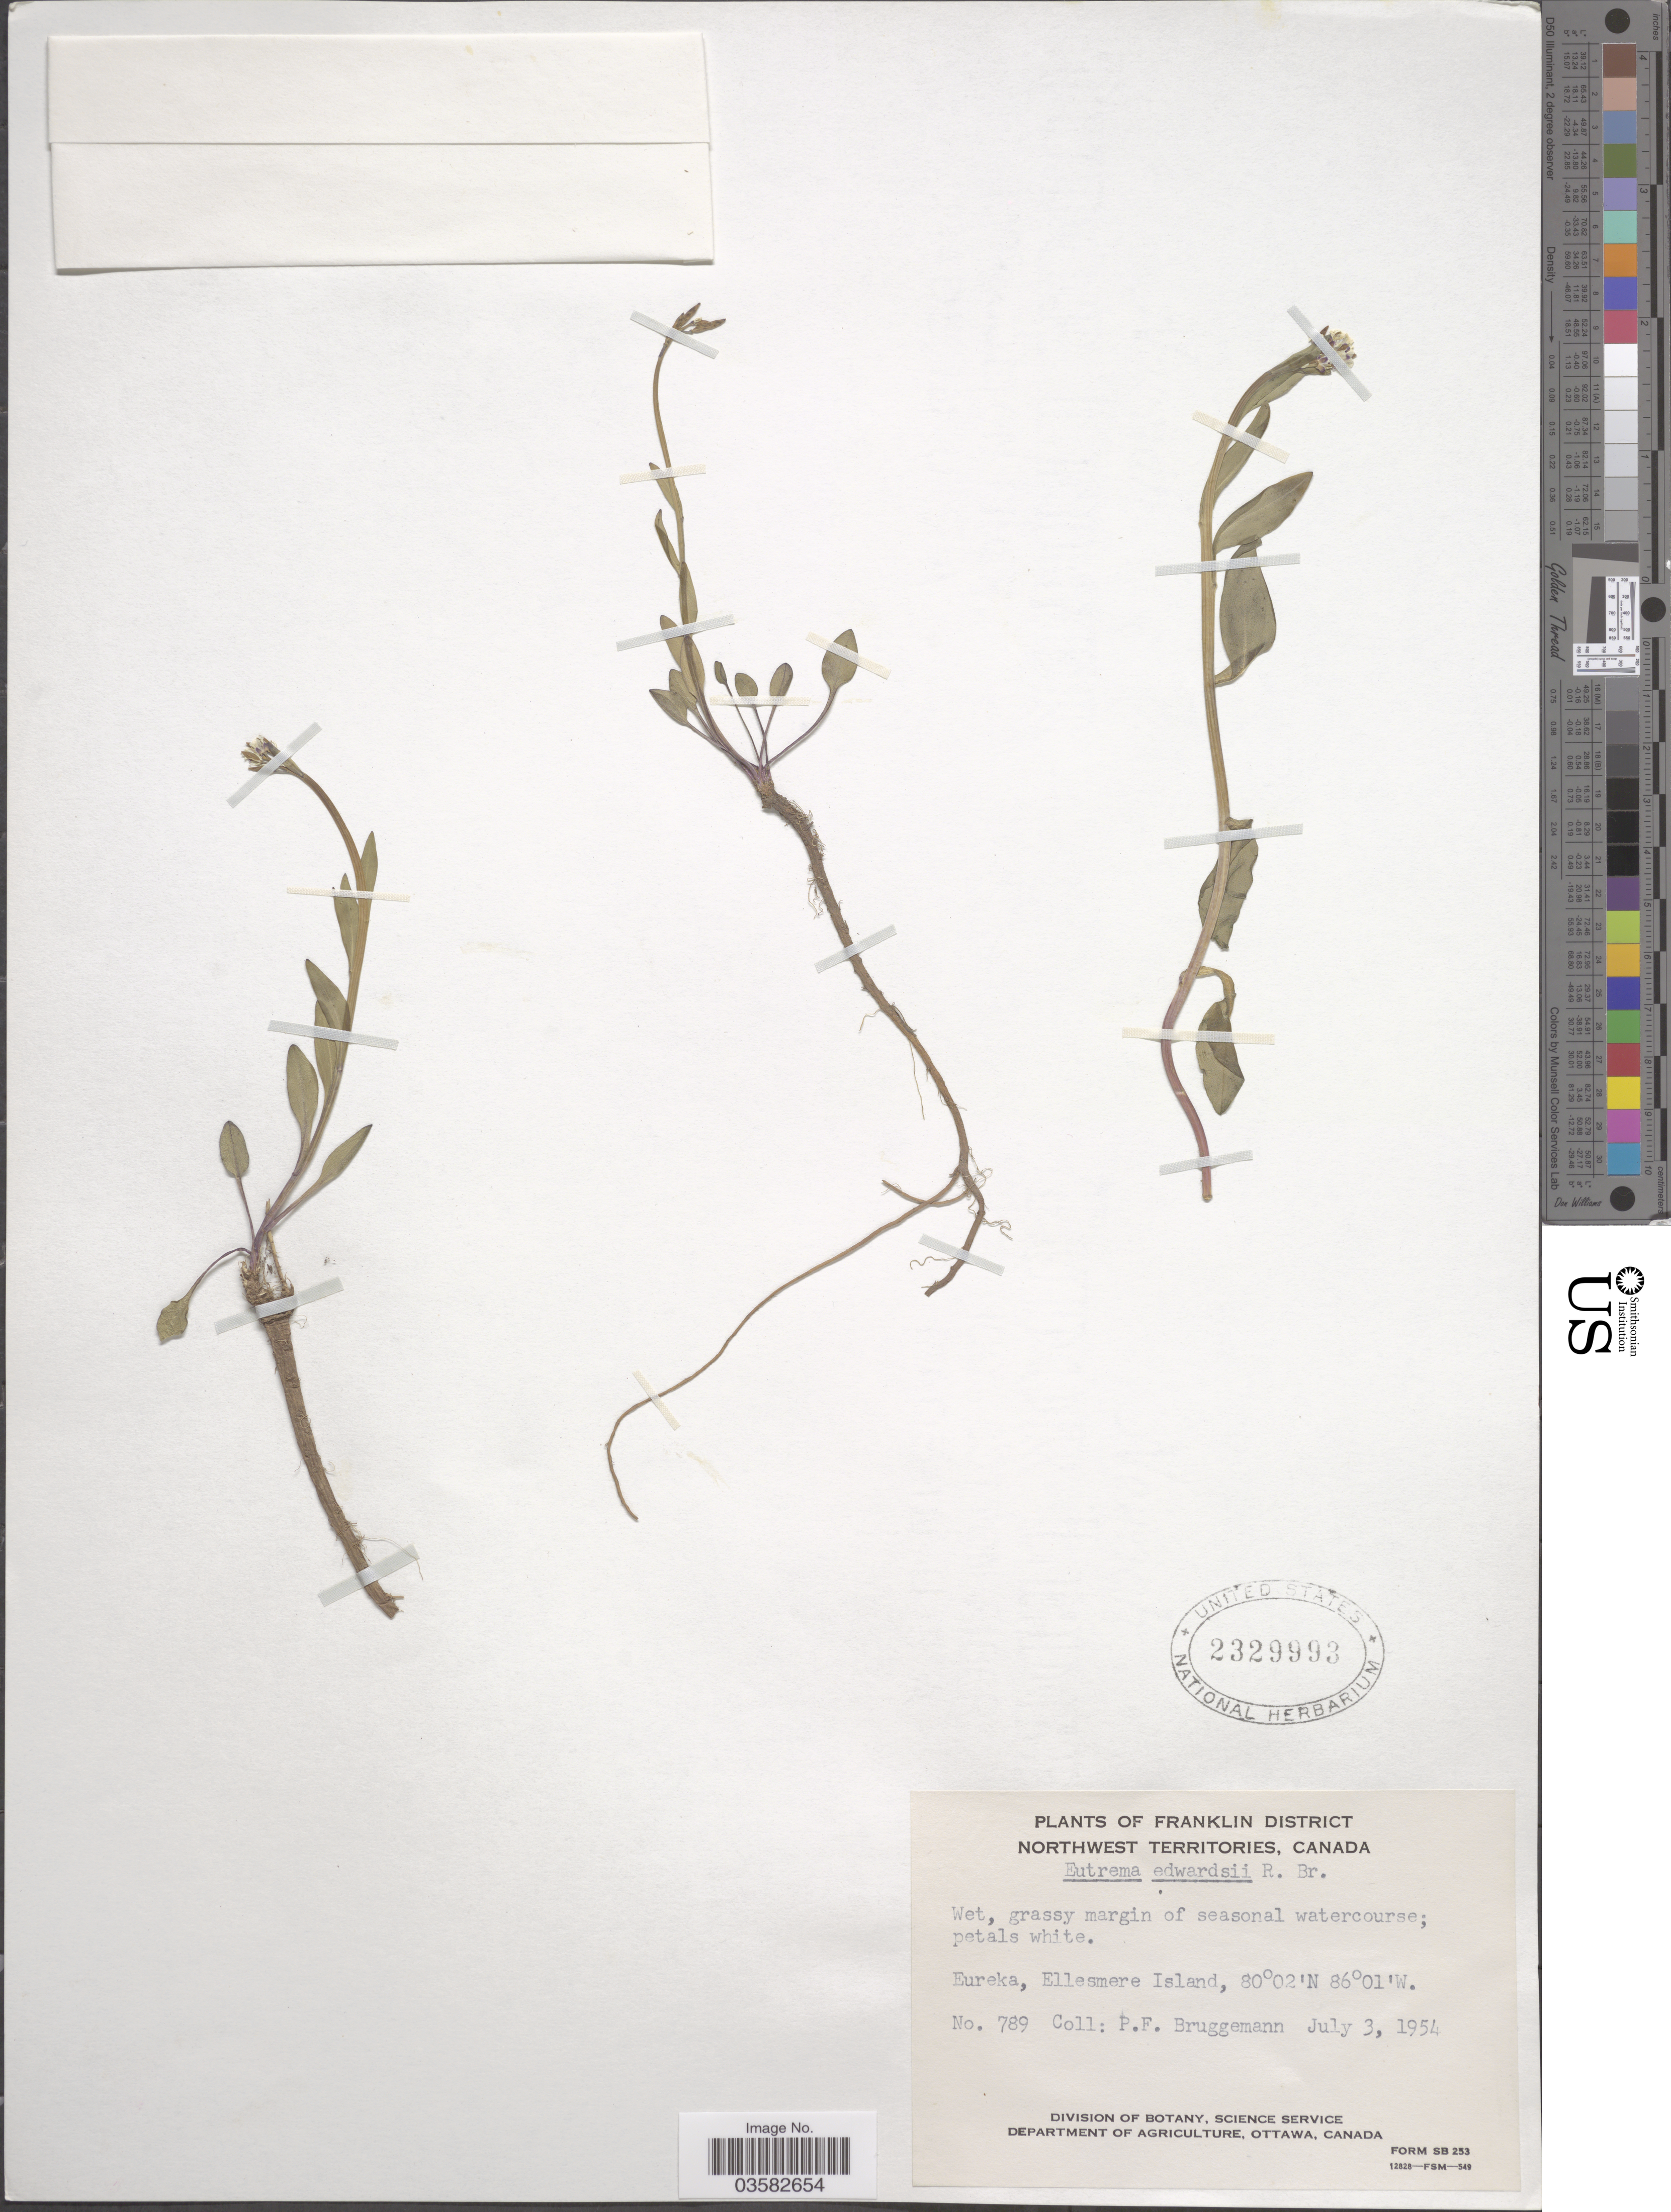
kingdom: Plantae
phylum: Tracheophyta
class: Magnoliopsida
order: Brassicales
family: Brassicaceae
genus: Eutrema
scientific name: Eutrema edwardsii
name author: R. Br.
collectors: P. Bruggemann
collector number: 789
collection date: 1954-07-03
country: Canada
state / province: Northwest Territories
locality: Franklin District. Eureka, Ellesmere Island.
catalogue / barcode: US 2329993